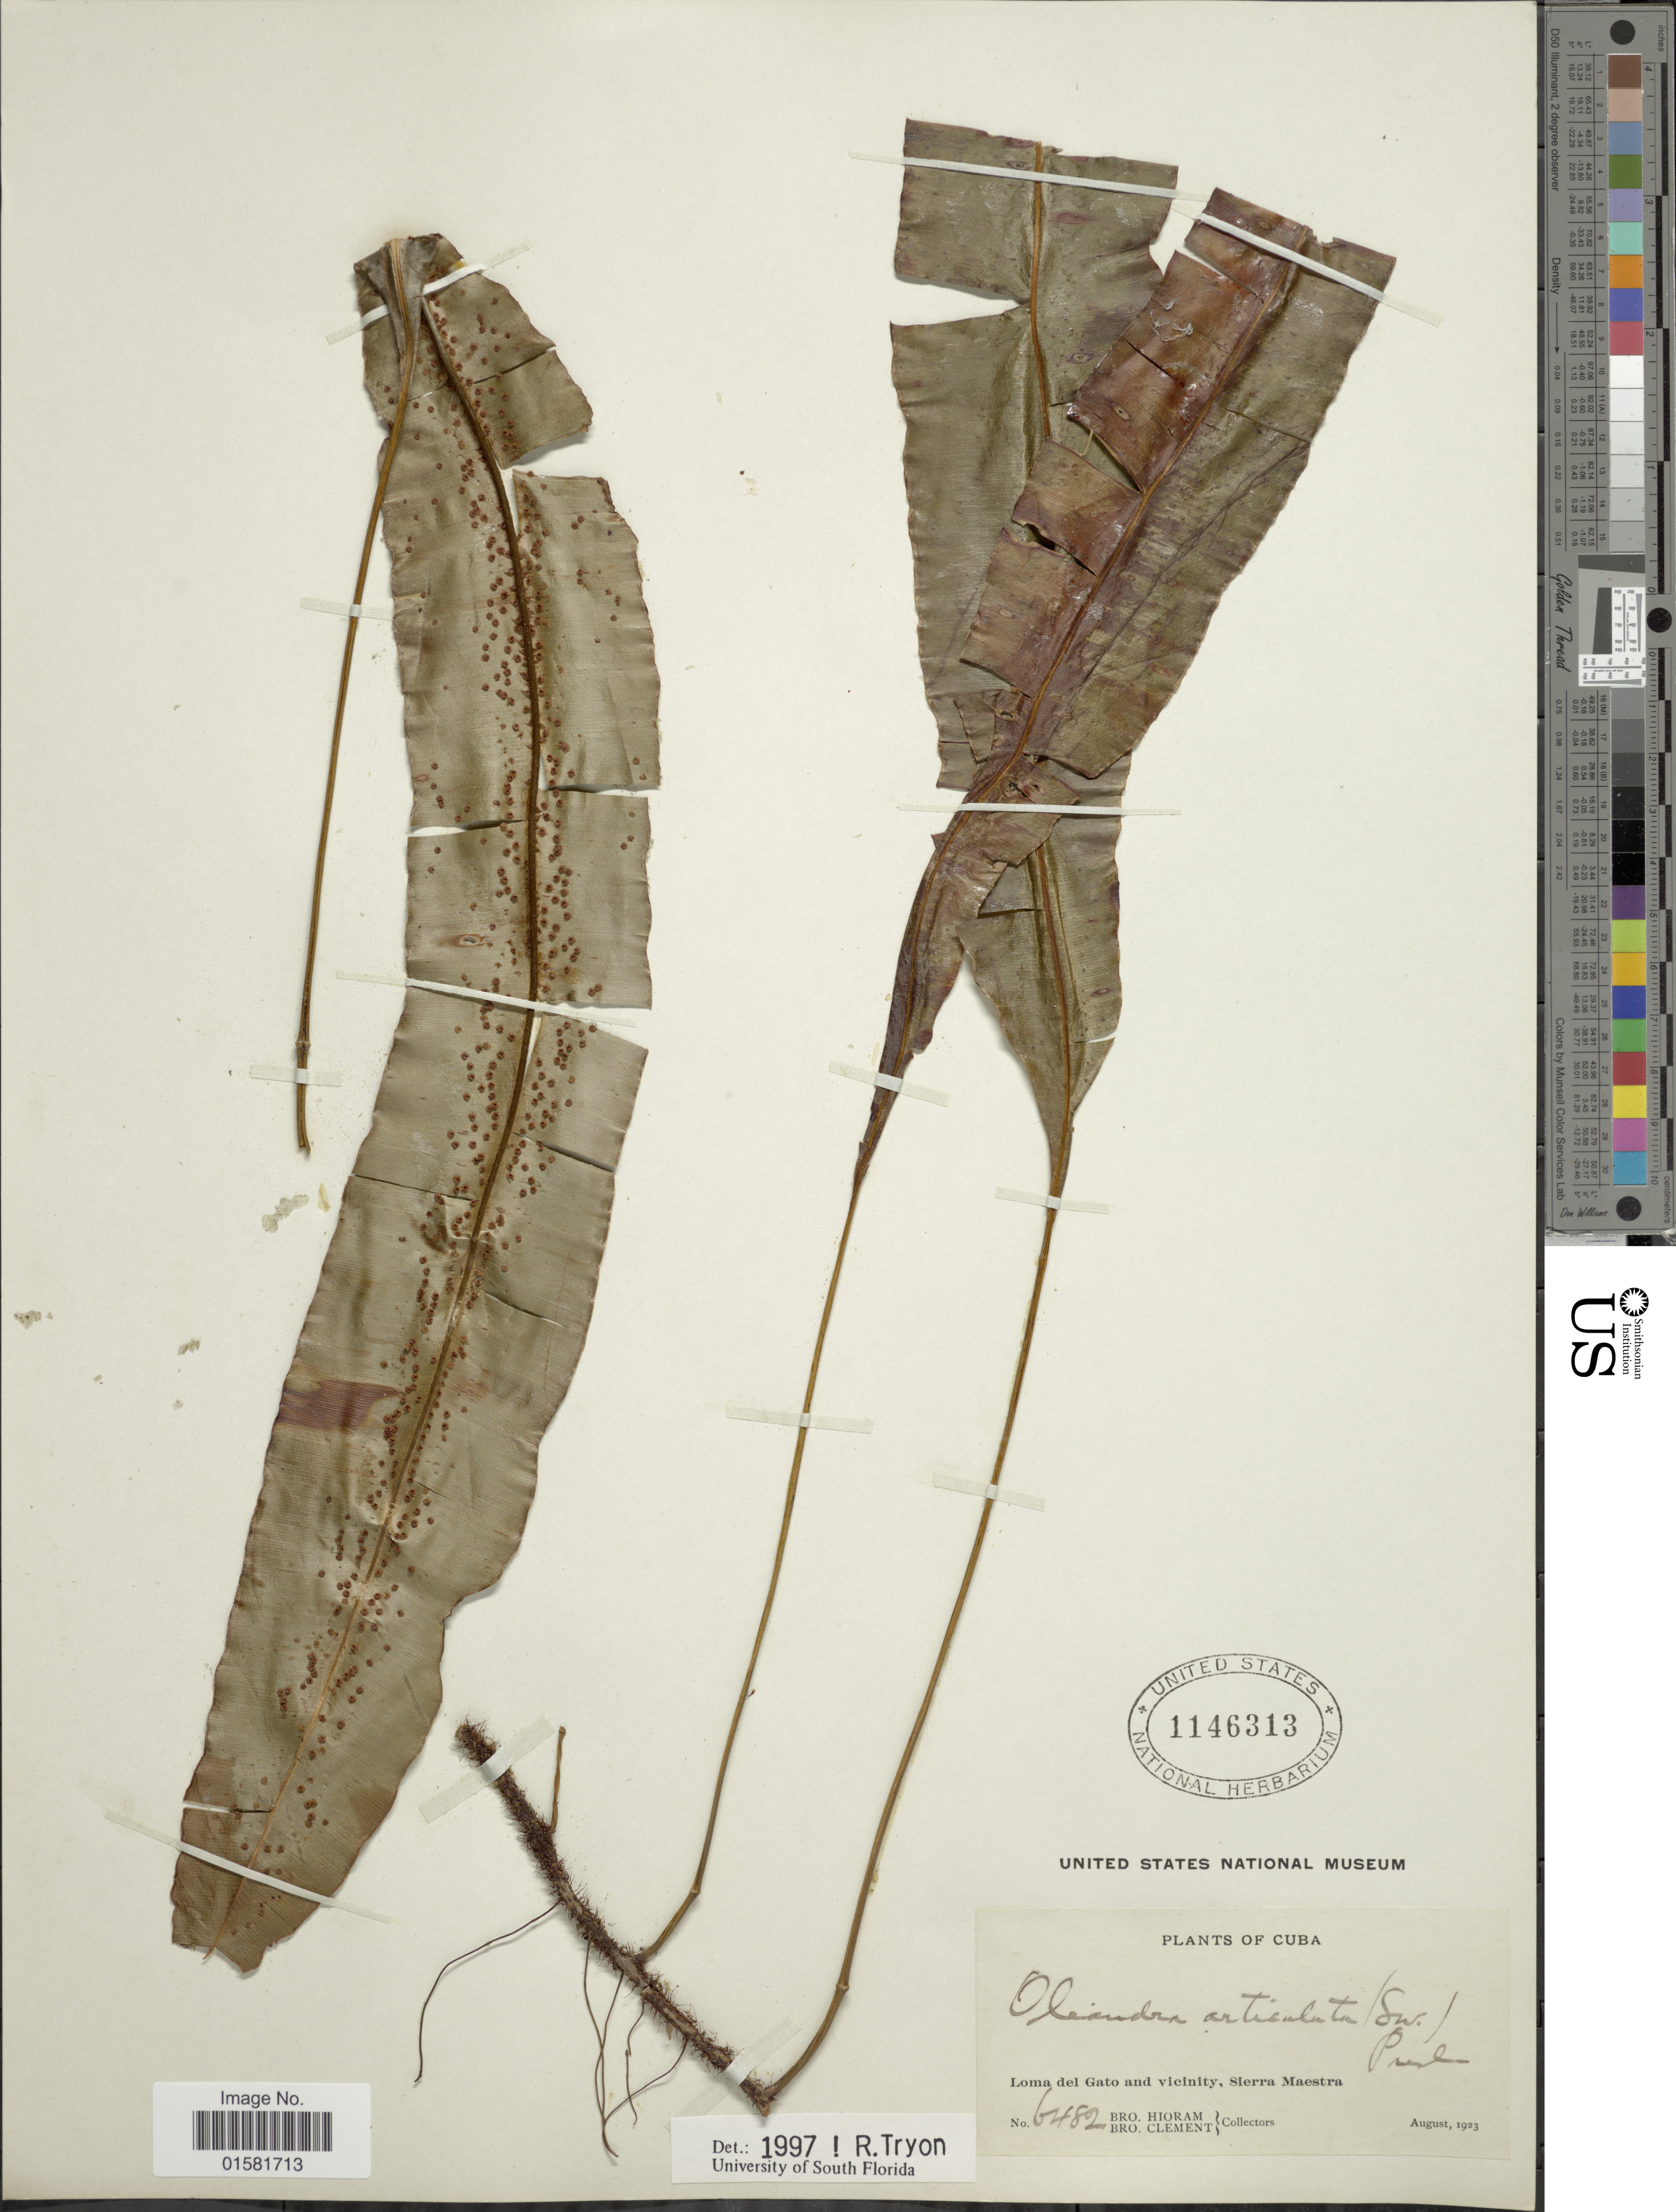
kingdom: Plantae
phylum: Tracheophyta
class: Polypodiopsida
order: Polypodiales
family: Oleandraceae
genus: Oleandra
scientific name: Oleandra articulata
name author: (Sw.) C. Presl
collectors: Bro. Hioram & B. Clement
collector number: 6482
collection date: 1923-08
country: Cuba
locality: Cuba, Loma del Gato and vicinity, Sierra Maestra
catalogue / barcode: US 1146313